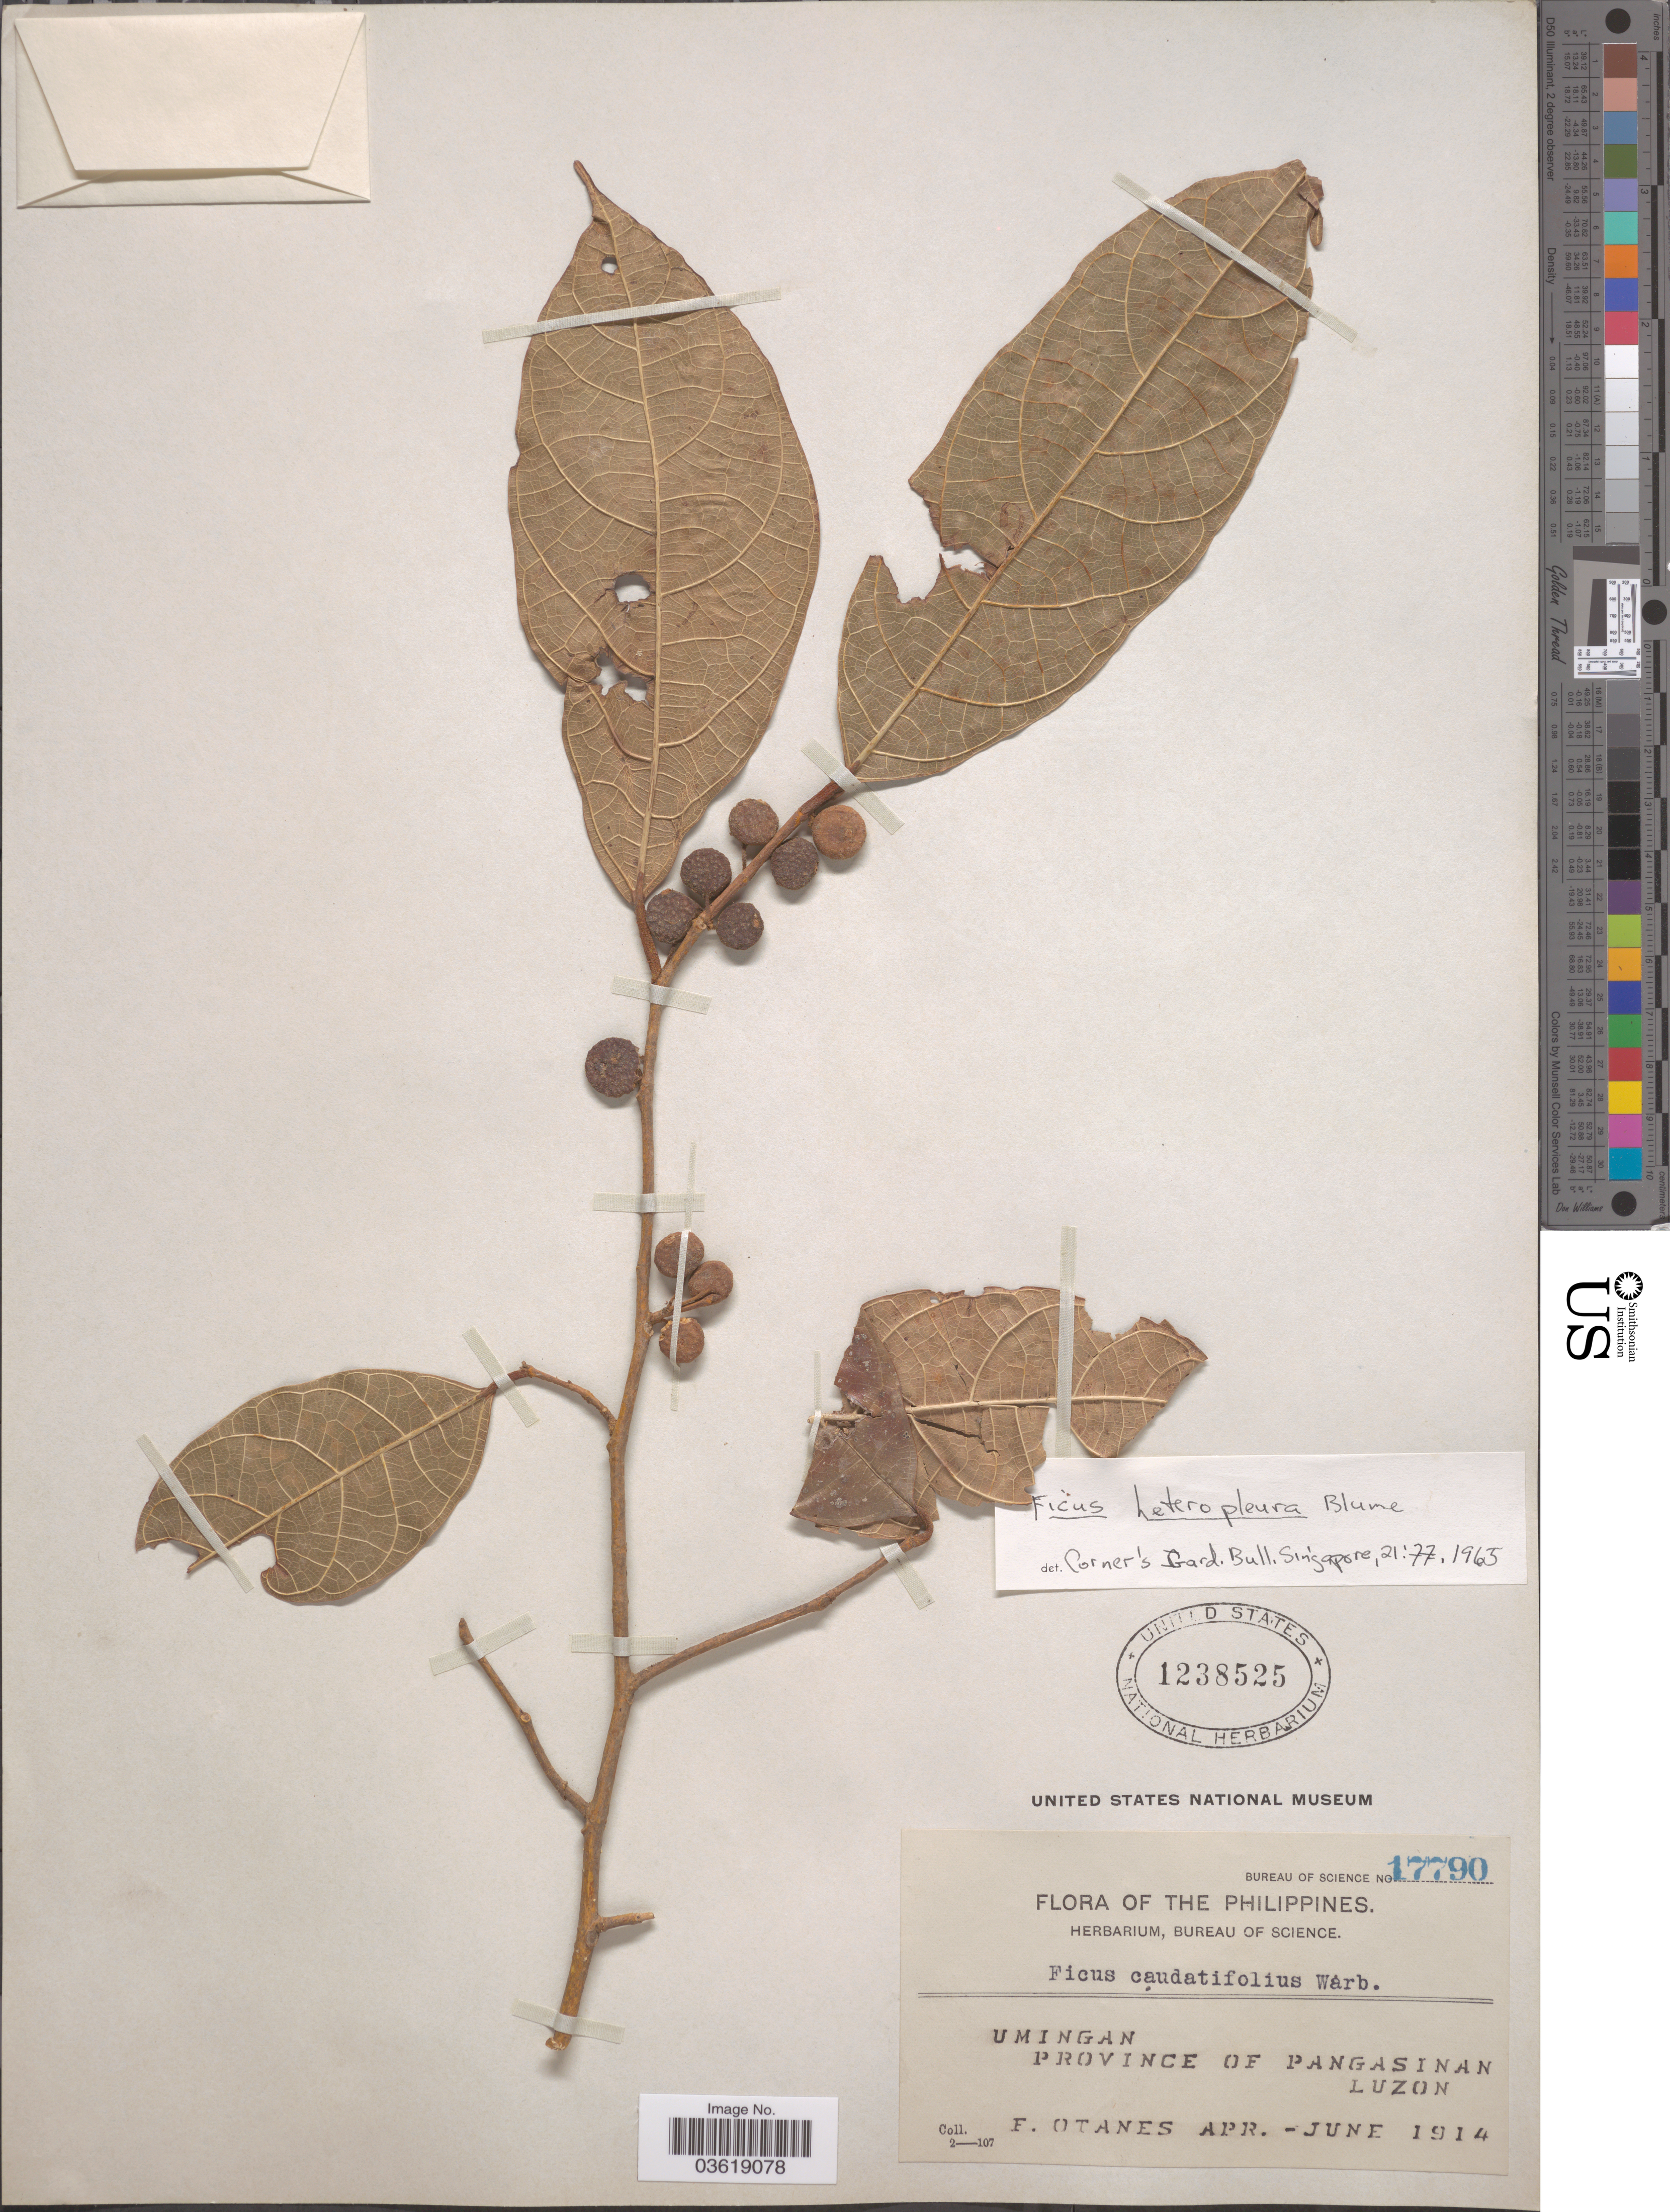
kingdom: Plantae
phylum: Tracheophyta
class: Magnoliopsida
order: Rosales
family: Moraceae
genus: Ficus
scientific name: Ficus heteropleura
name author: Blume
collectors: F. Q. Otanes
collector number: Bureau of Science 17790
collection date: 1914-04/1914-06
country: Philippines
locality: Umingan. Province of Pangasinan, Luzon.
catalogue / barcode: US 1238525